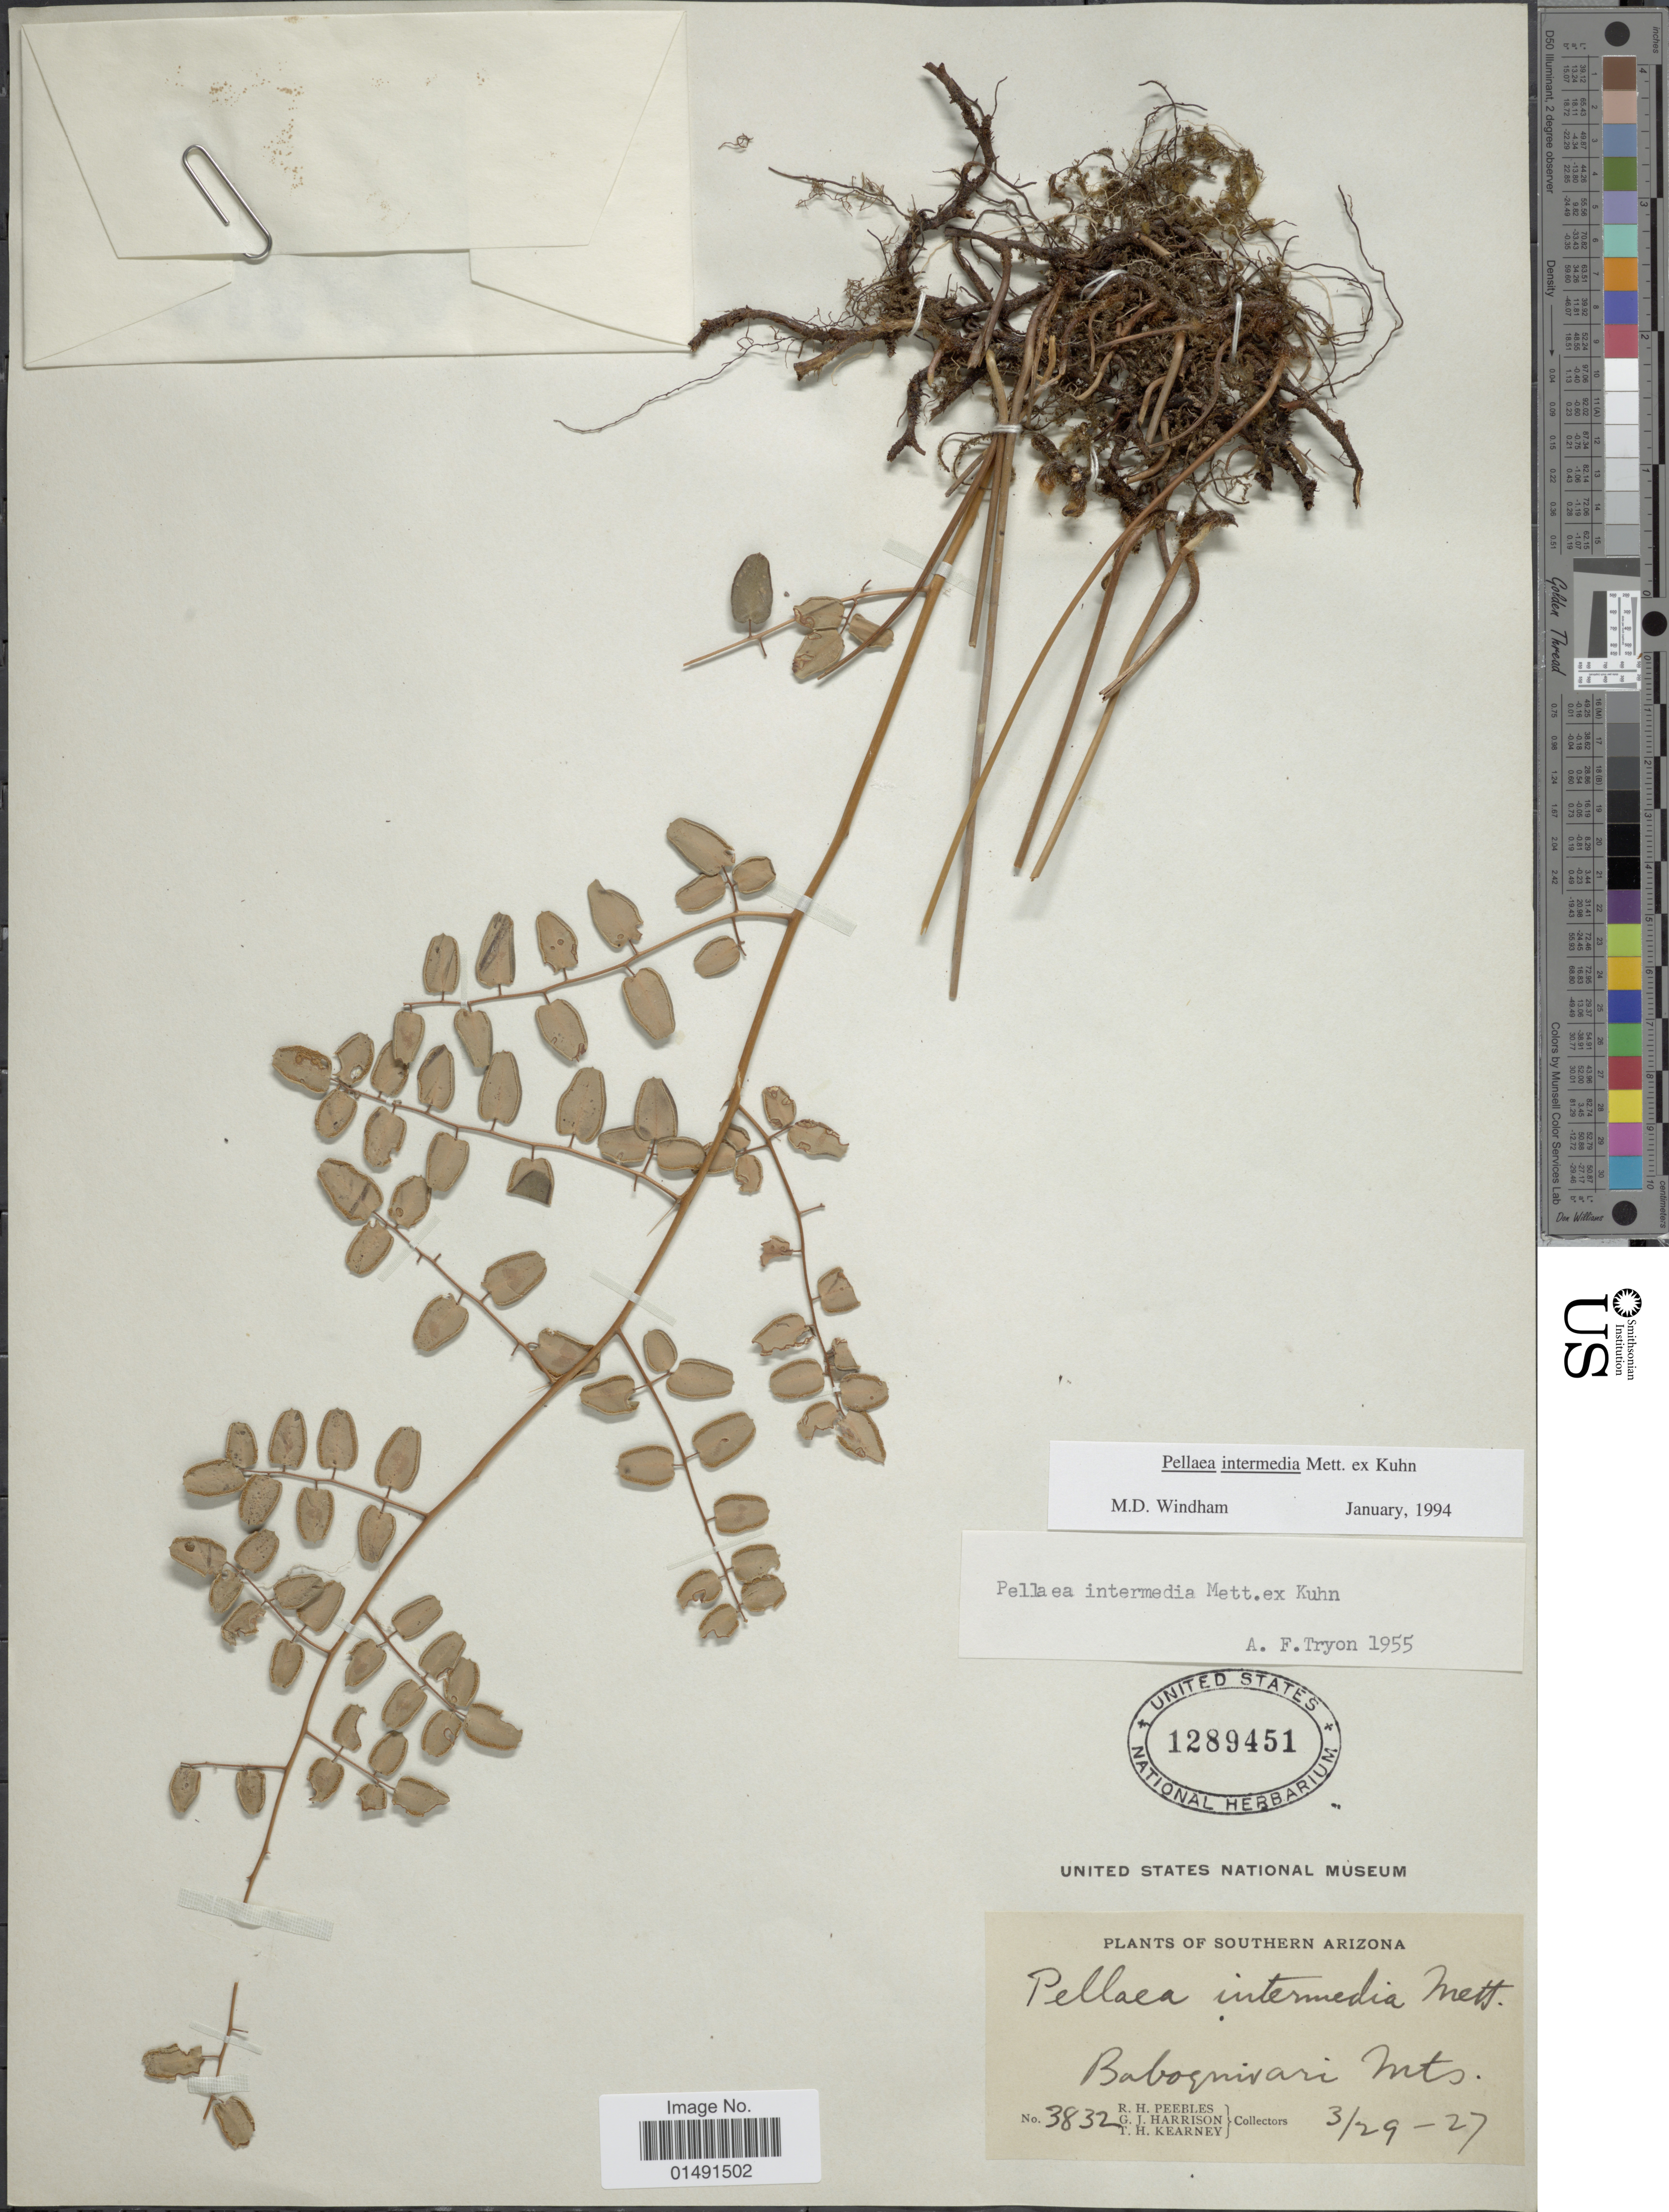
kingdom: Plantae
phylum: Tracheophyta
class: Polypodiopsida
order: Polypodiales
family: Pteridaceae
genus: Pellaea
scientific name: Pellaea intermedia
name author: Mett. ex Kuhn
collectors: R. H. Peebles, G. J. Harrison & T. H. Kearney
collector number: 3832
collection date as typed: Transcribed d/m/y: 29/3/27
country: United States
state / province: Arizona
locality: Southern Arizona, Baboquivari Mts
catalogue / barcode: US 1289451